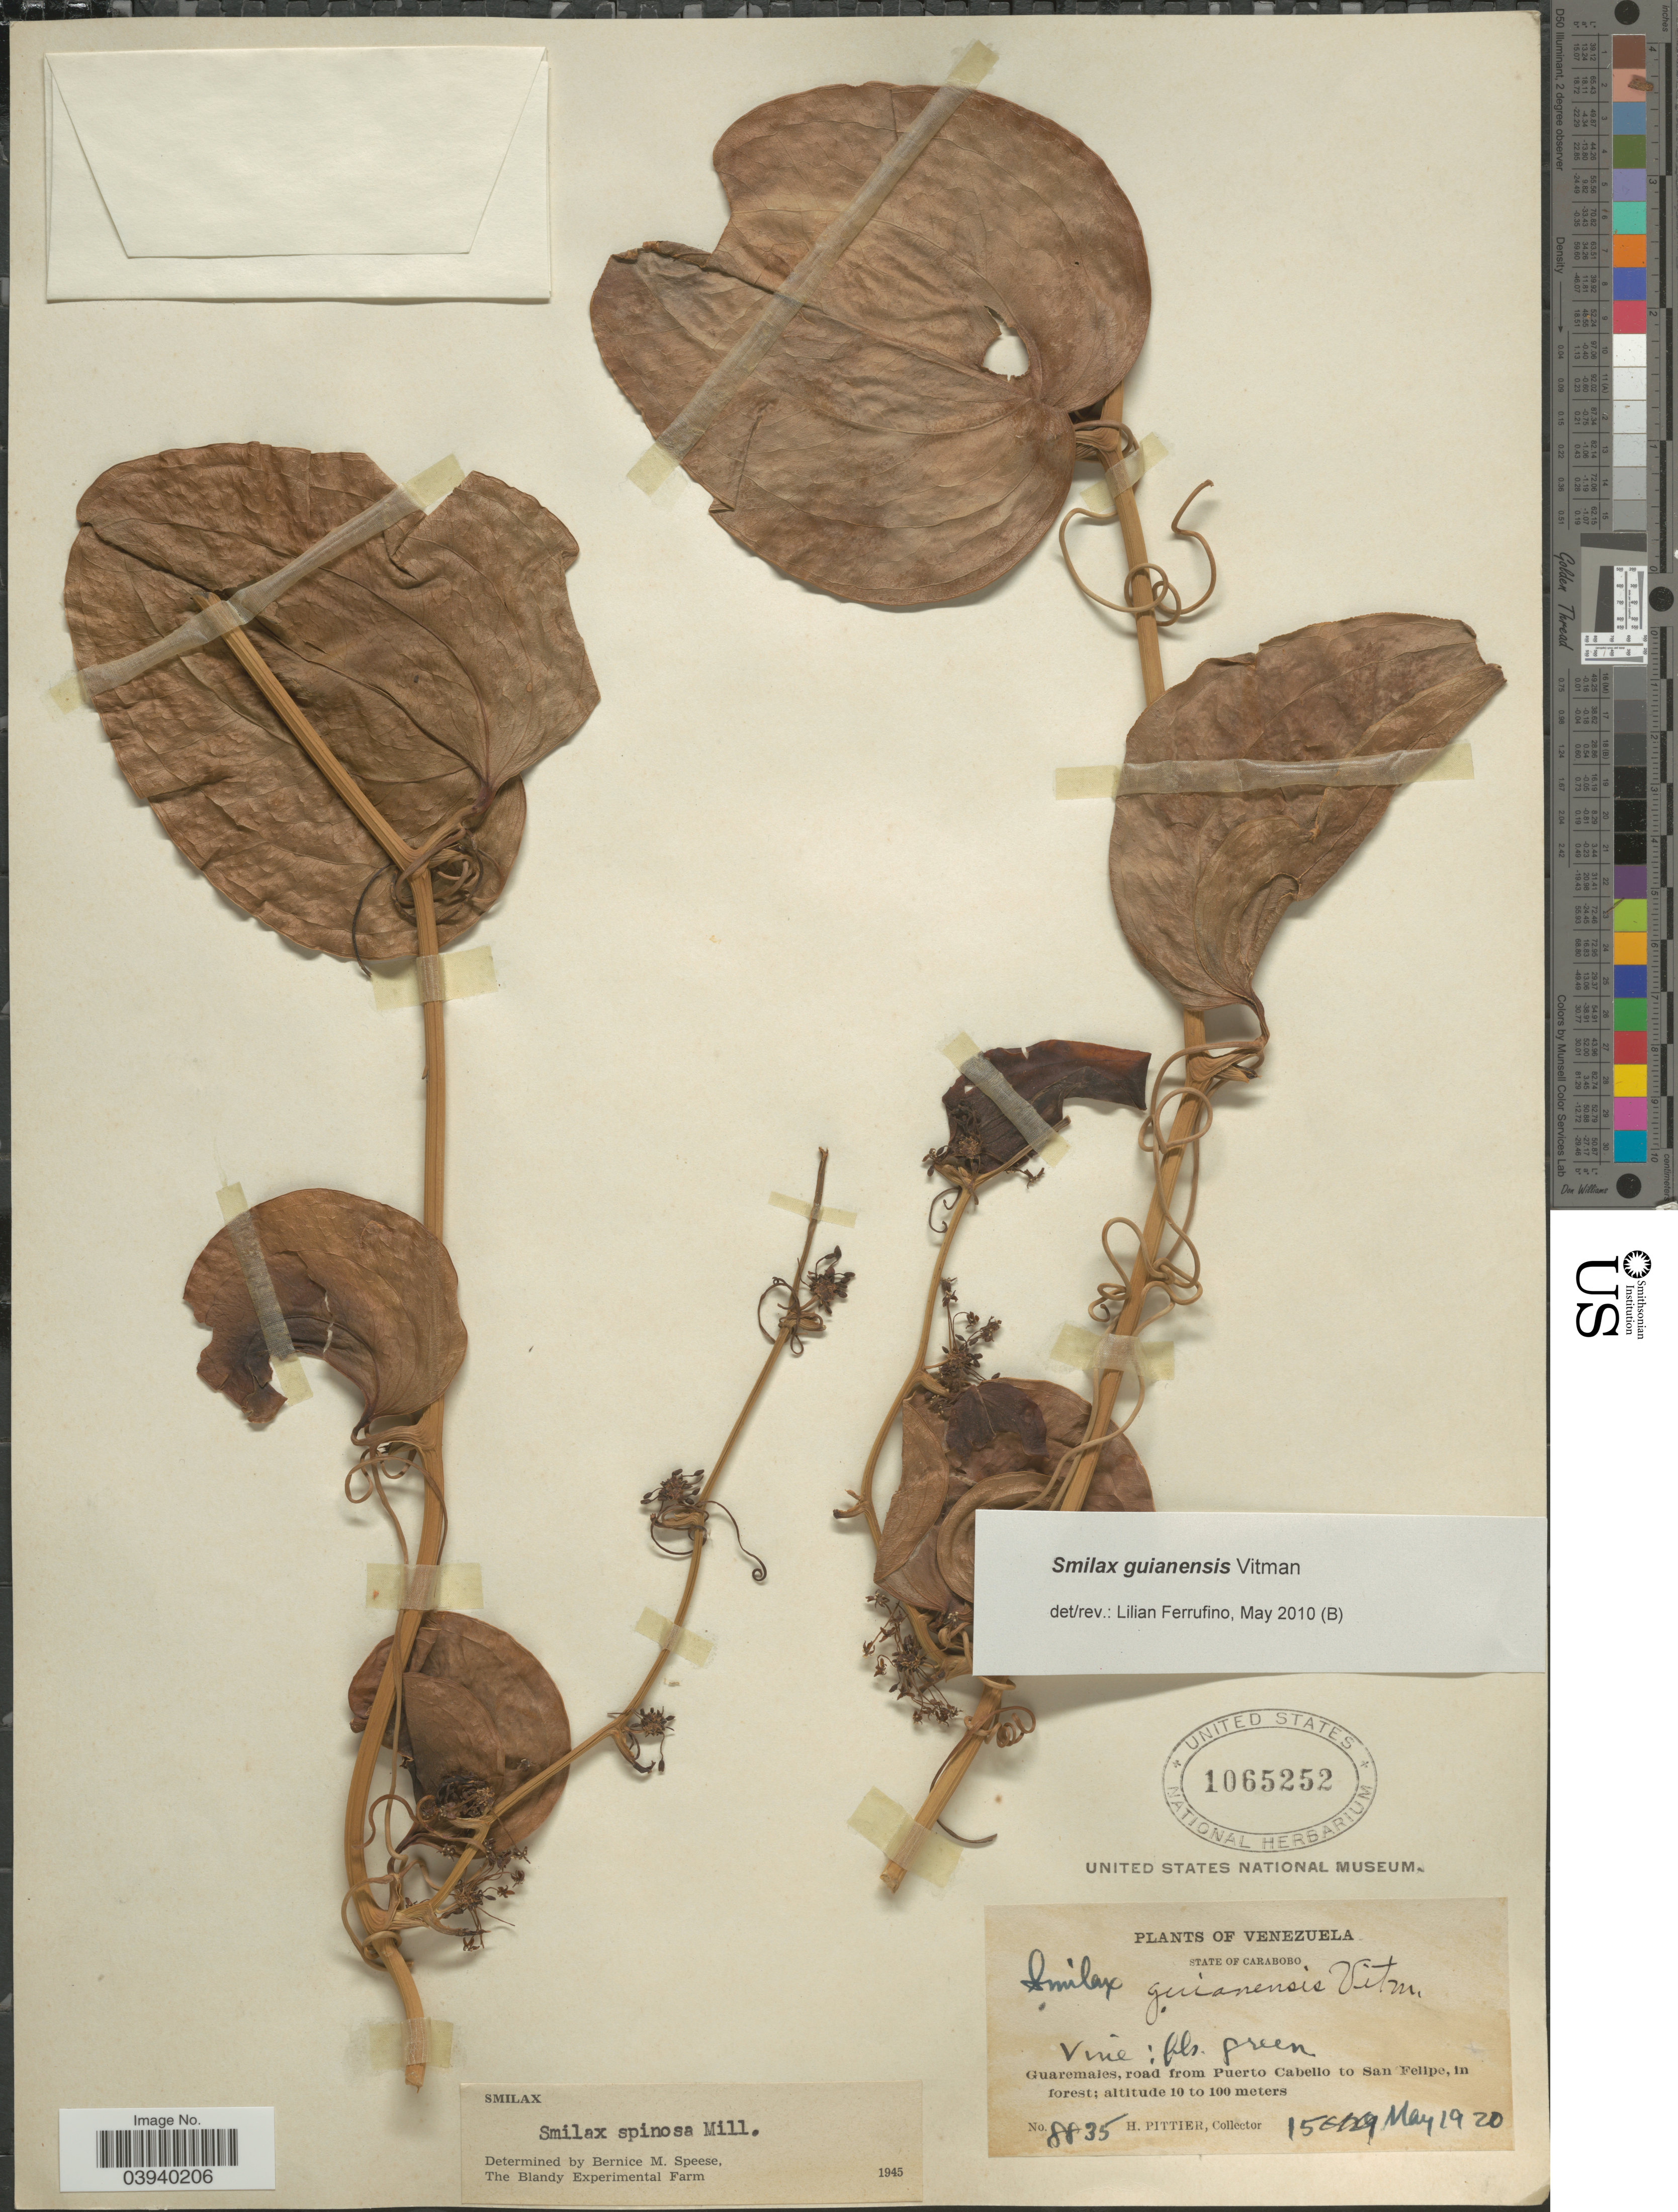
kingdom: Plantae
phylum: Tracheophyta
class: Liliopsida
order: Liliales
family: Smilacaceae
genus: Smilax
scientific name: Smilax guianensis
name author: Vitman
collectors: H. F. Pittier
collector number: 8835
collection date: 1920-05-15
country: Venezuela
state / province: Carabobo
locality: Guaremales, road from Puerto Cabello to San Felipe, in forest.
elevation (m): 10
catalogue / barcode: US 1065252